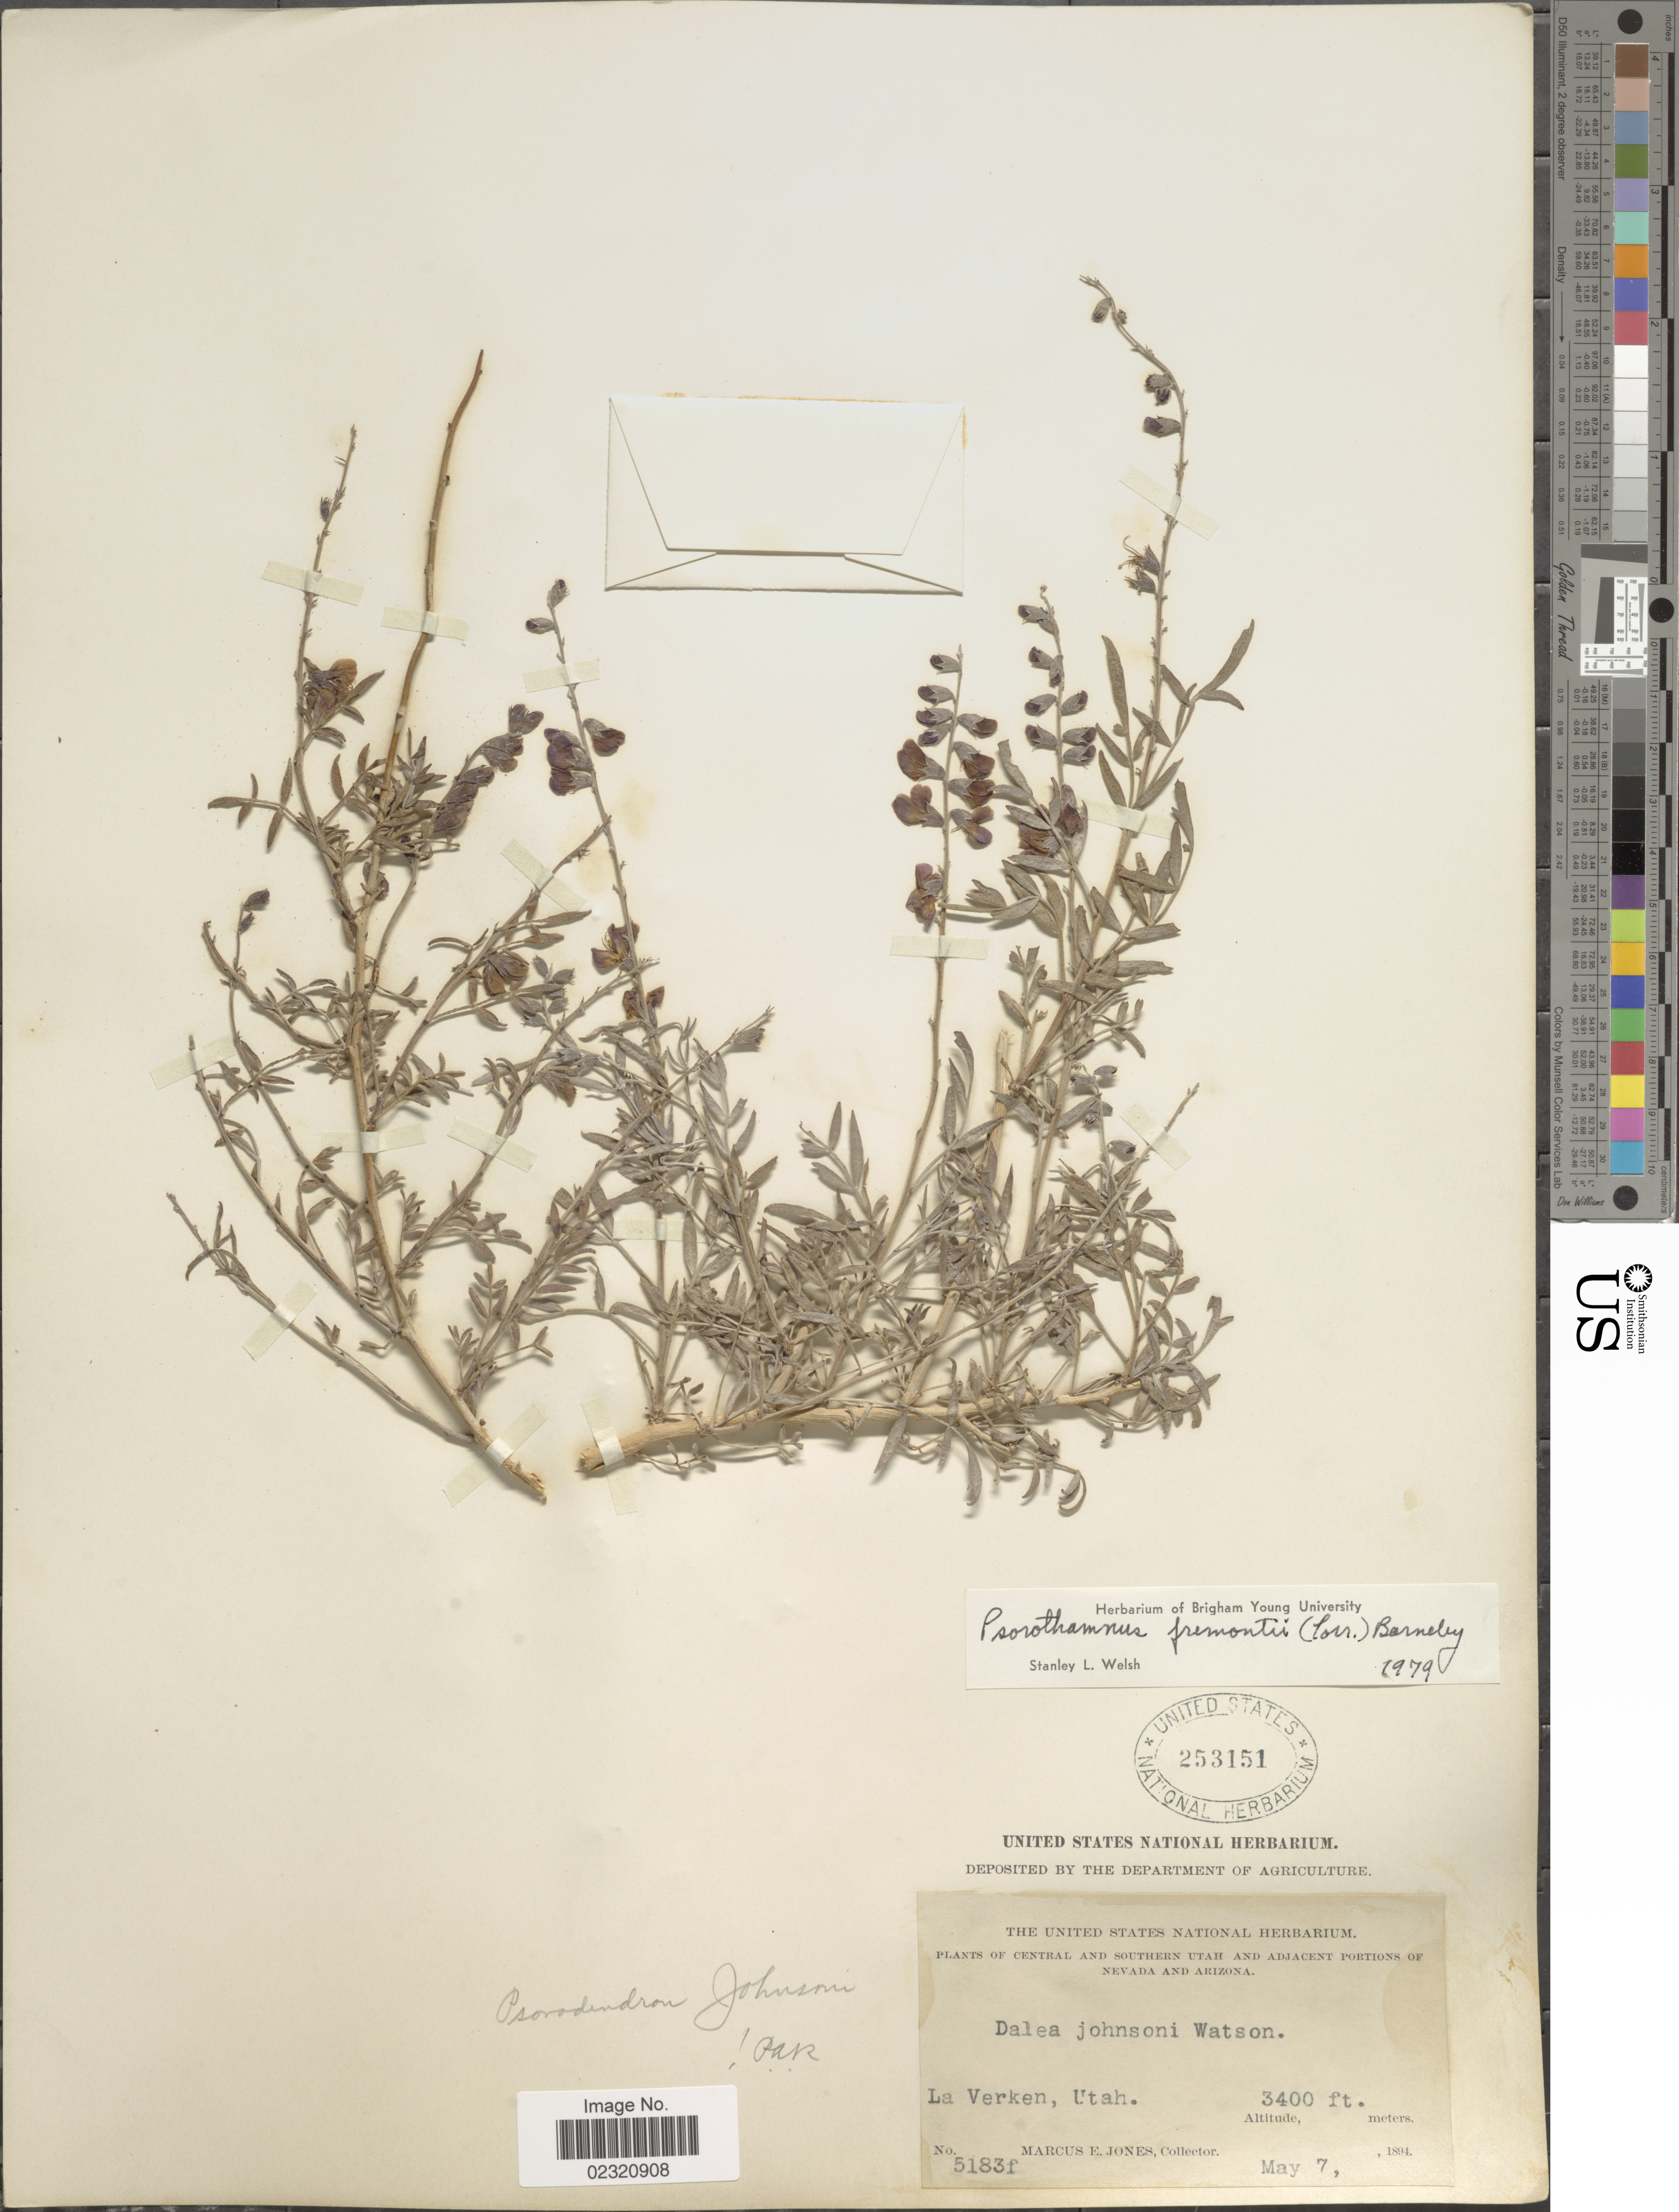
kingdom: Plantae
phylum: Tracheophyta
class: Magnoliopsida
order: Fabales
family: Fabaceae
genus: Psorothamnus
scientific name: Psorothamnus fremontii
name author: (Torr. ex A. Gray) Barneby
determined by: Welsh, Stanley L., (BRY), Brigham Young University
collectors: M. E. Jones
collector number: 5183f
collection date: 1894-05-07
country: United States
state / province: Utah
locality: Central and Southern Utah and Adjacent Portions of Nevada and Arizona, La Verken, Utah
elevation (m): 1036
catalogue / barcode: US 253151